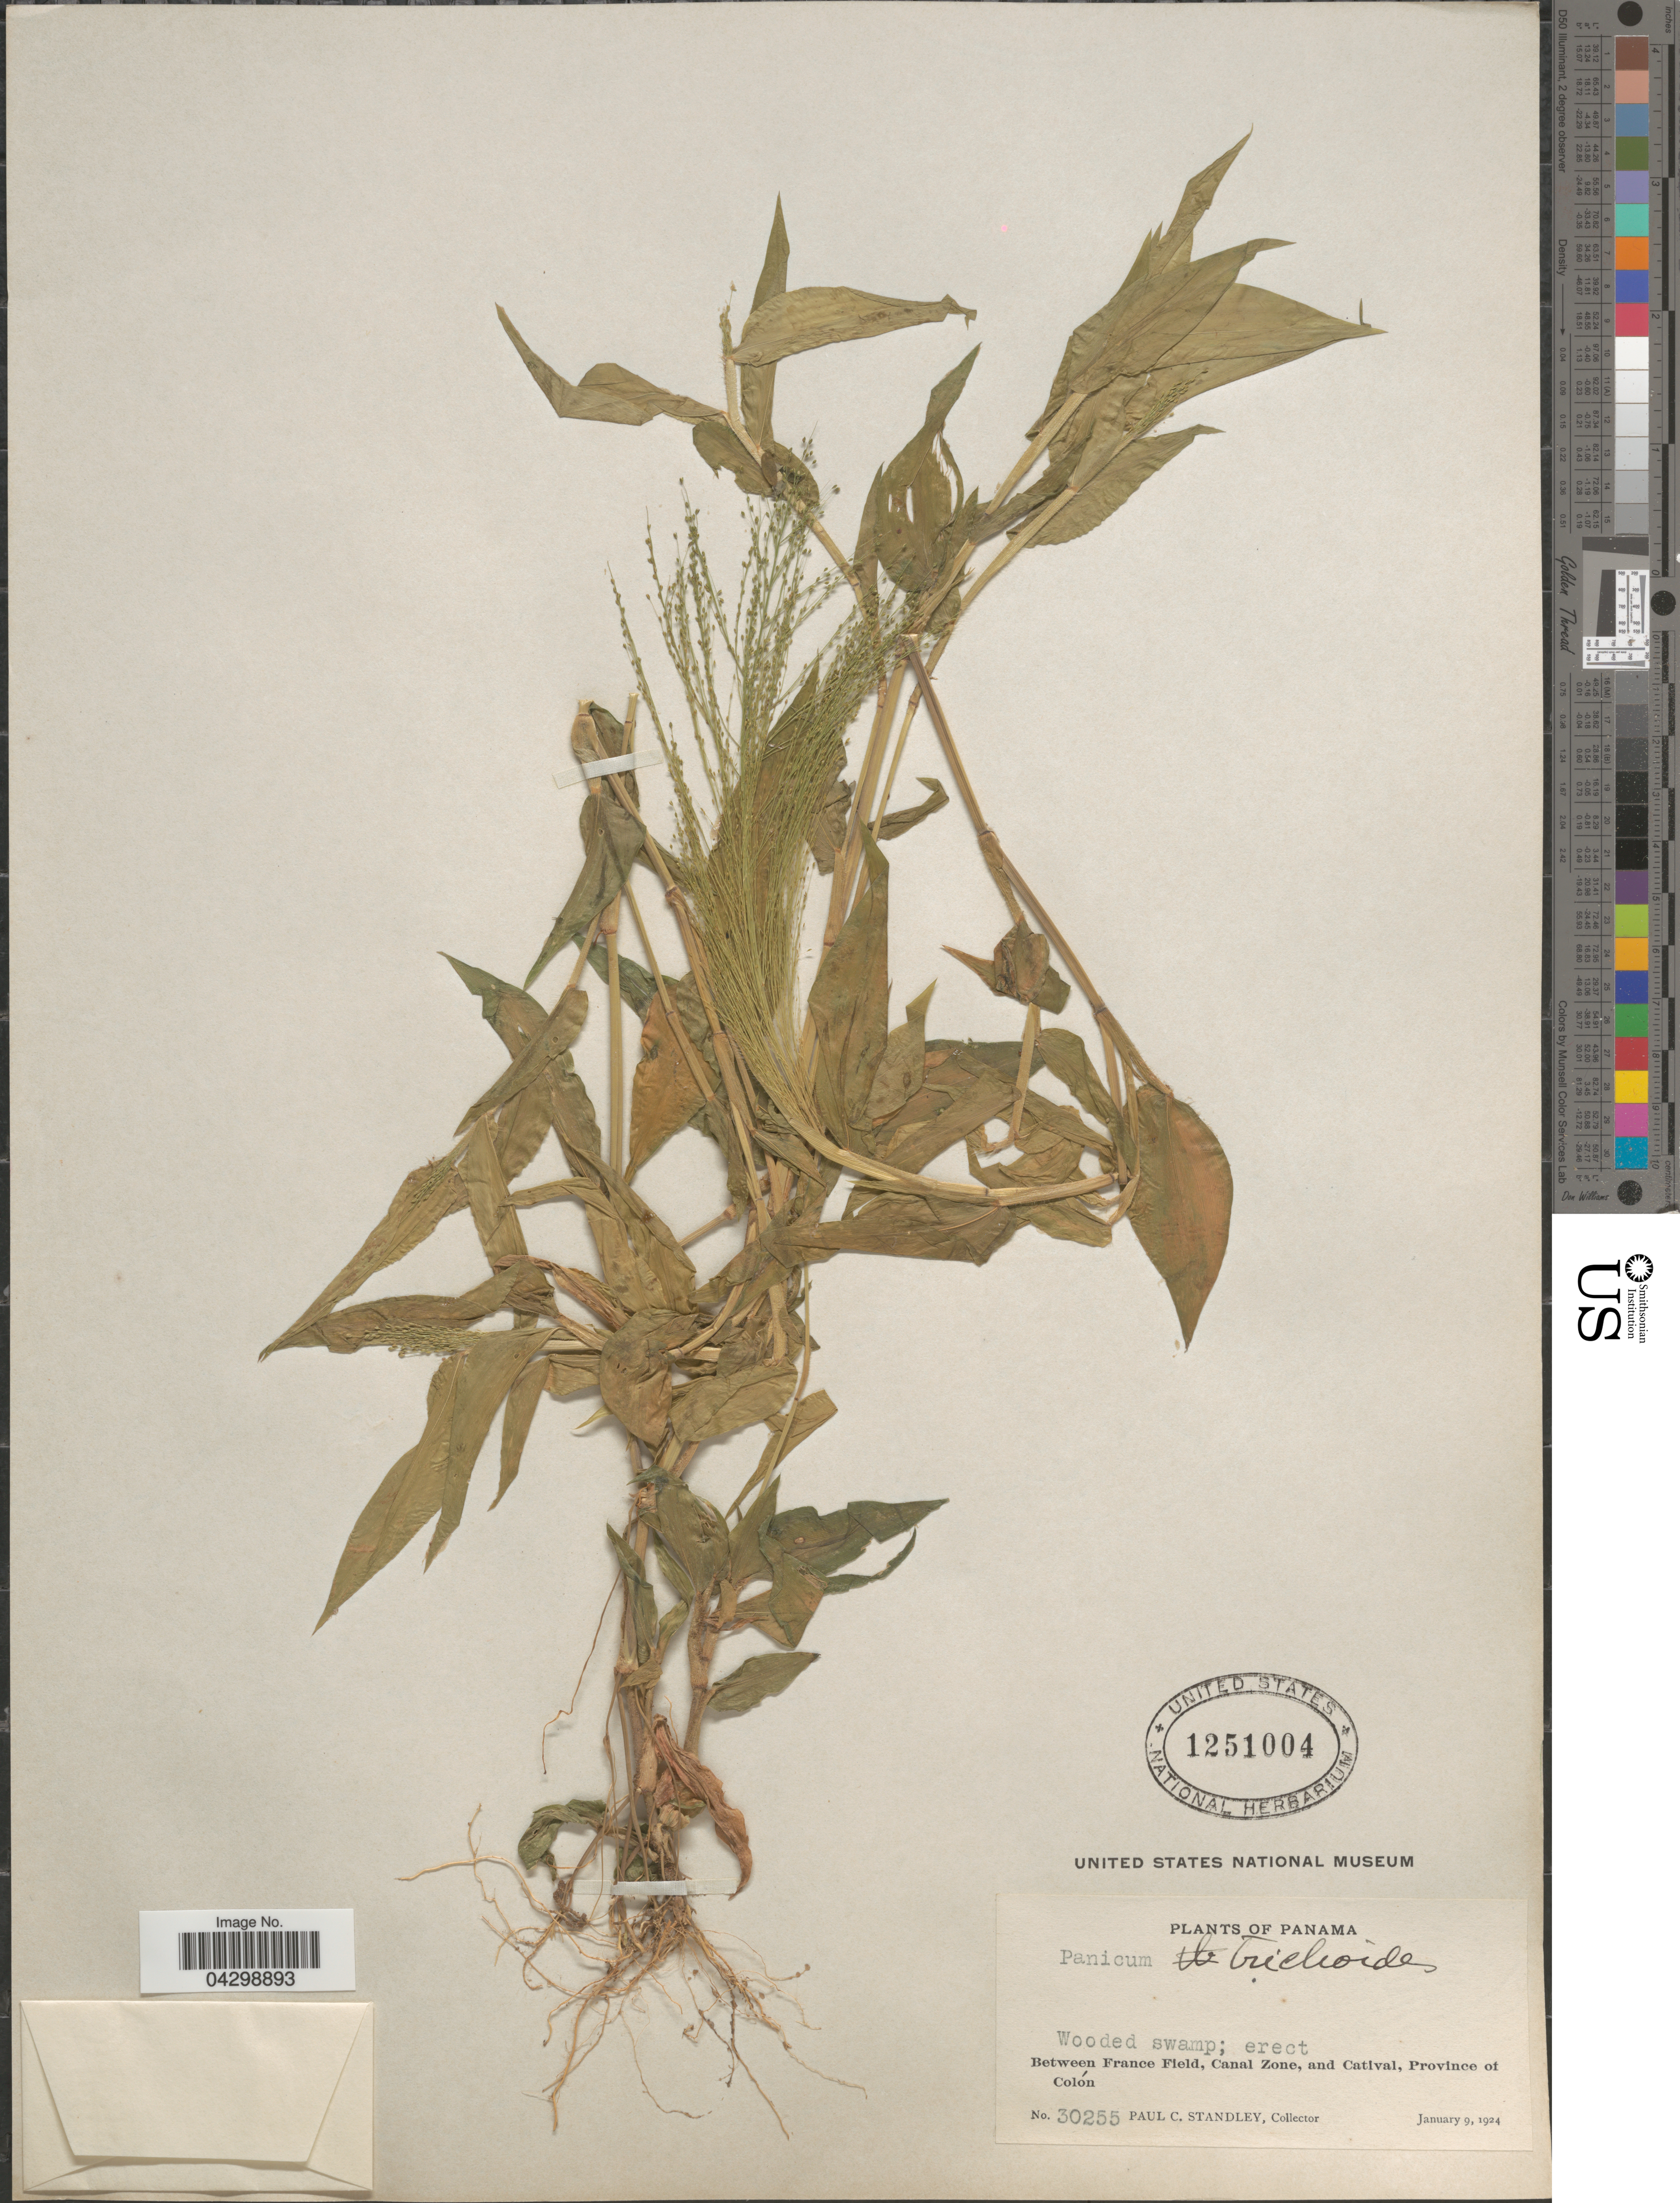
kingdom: Plantae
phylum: Tracheophyta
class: Liliopsida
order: Poales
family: Poaceae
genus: Panicum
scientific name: Panicum trichoides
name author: Sw.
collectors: P. C. Standley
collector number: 30255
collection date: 1924-01-09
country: Panama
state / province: Colón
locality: Wooded swamp; Between France Field, Canal Zone, and Catival, Province of Colón.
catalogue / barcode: US 1251004